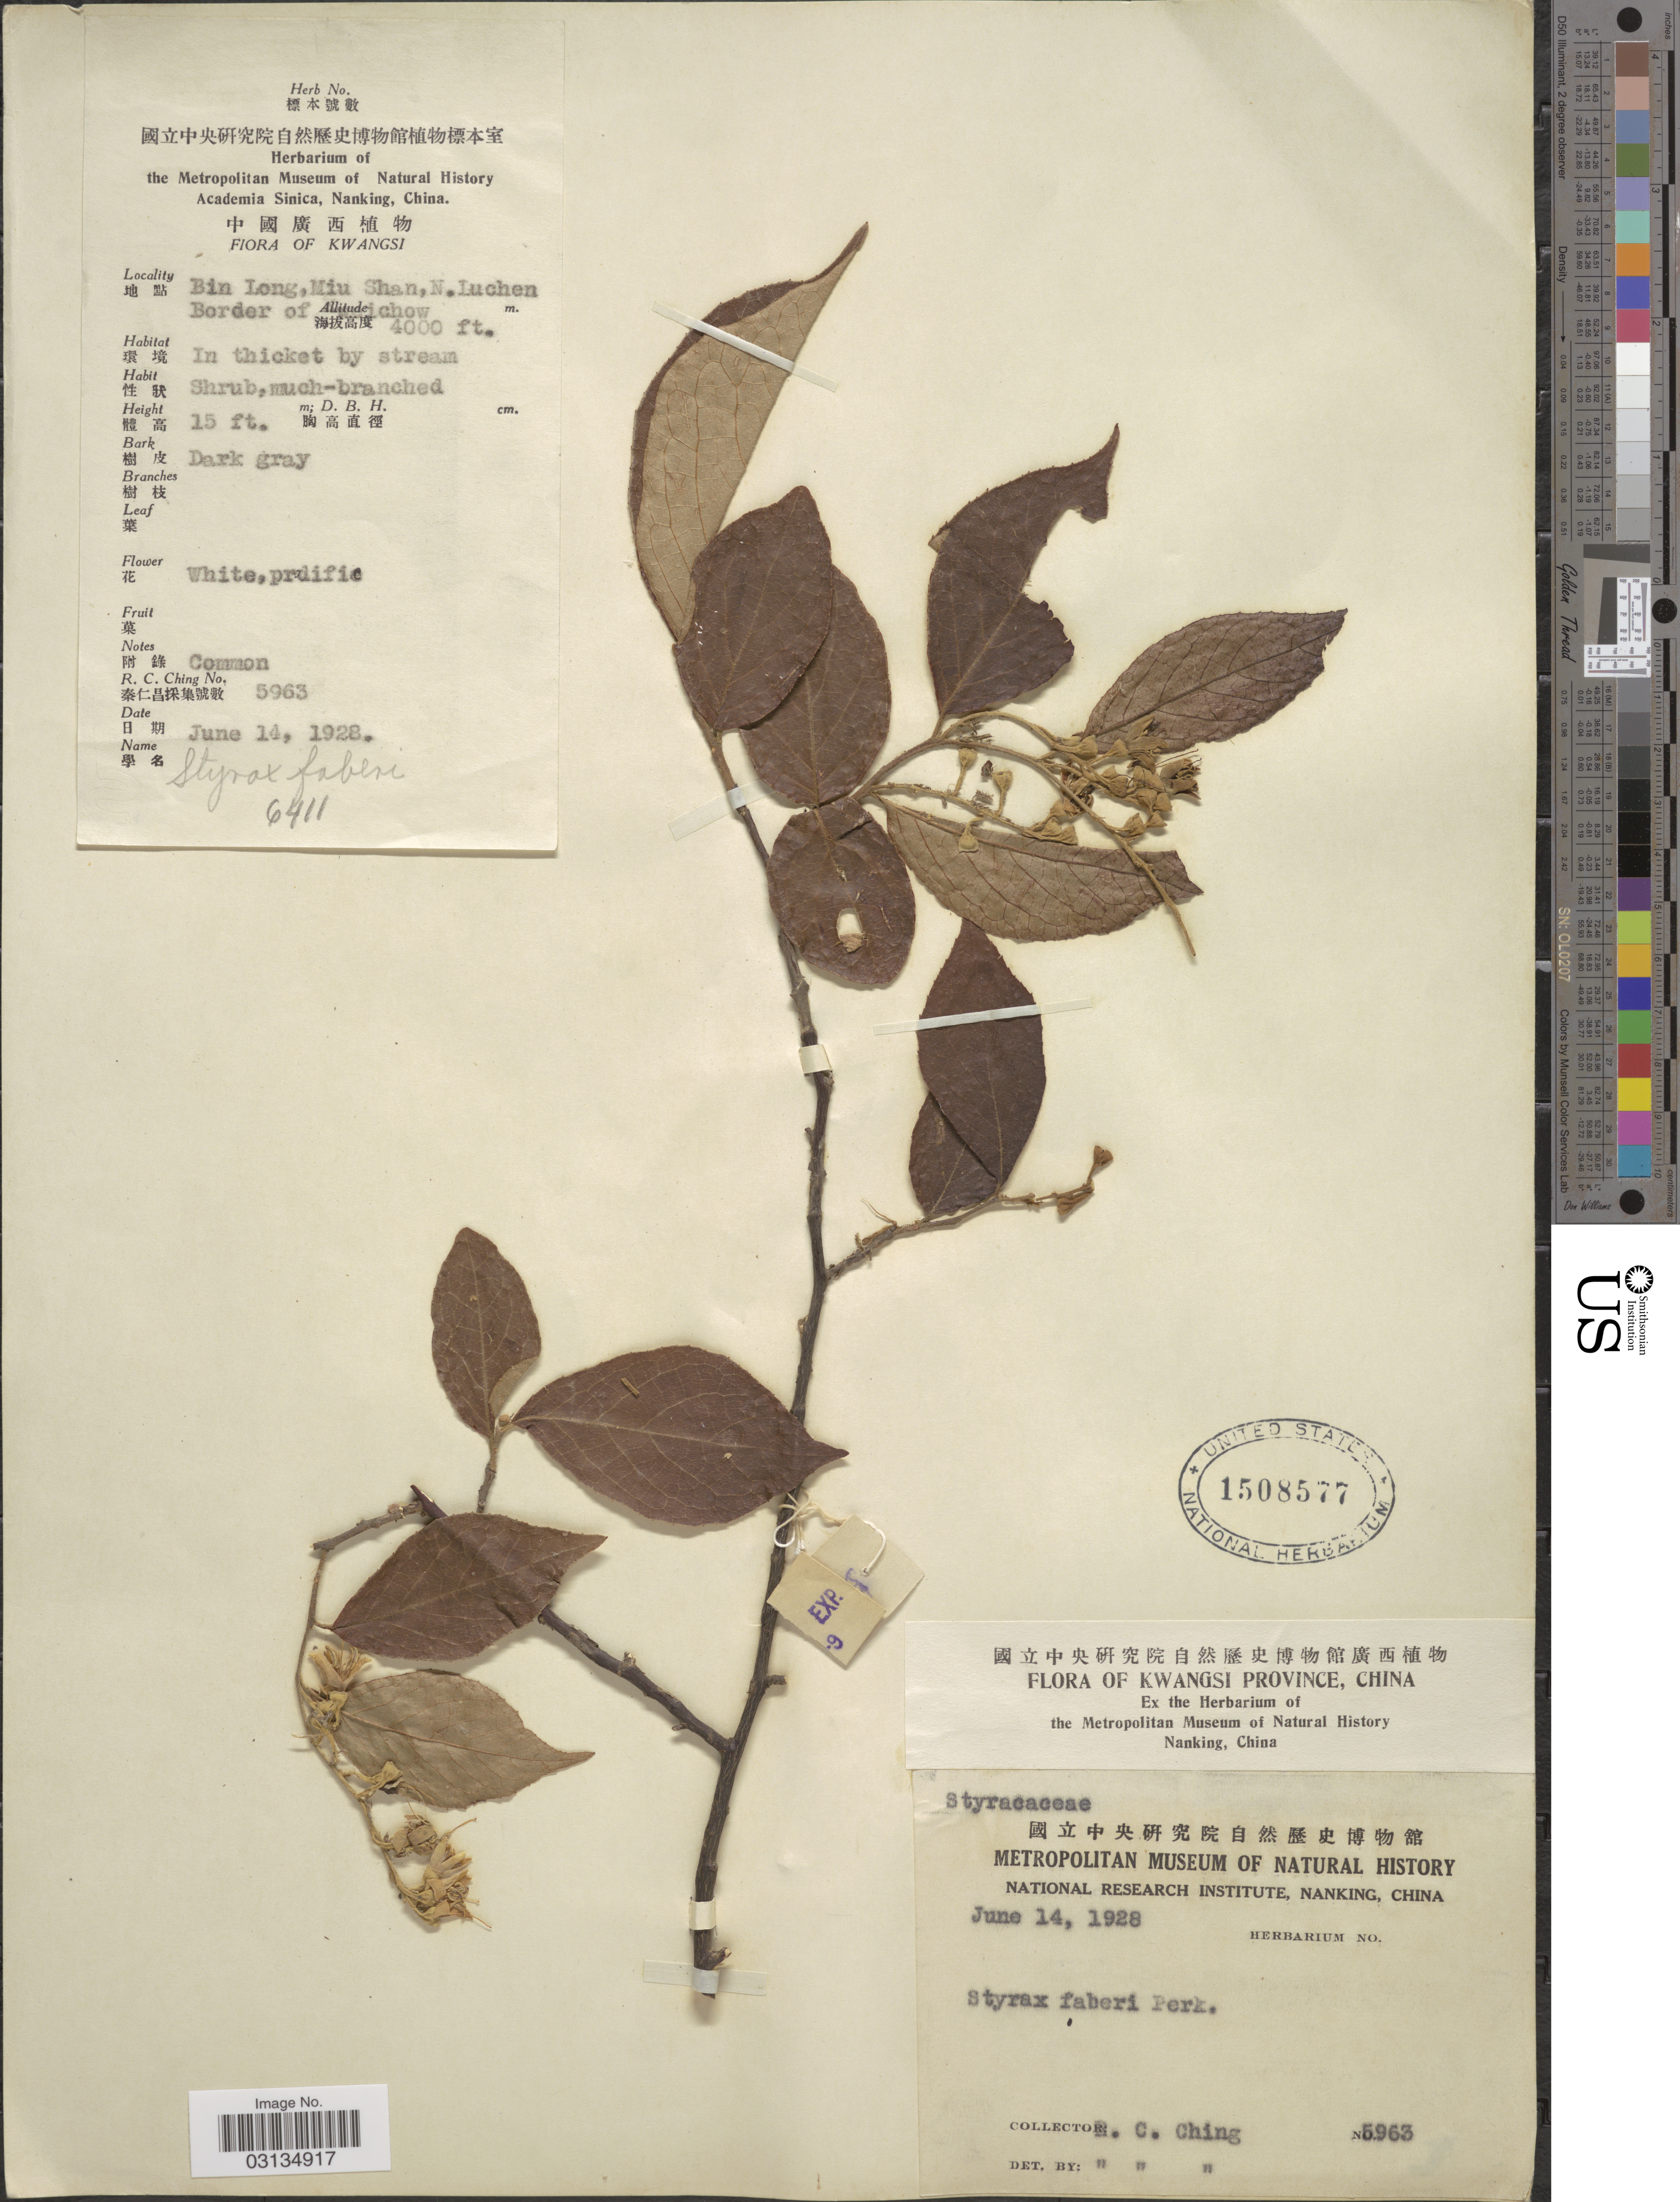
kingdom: Plantae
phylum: Tracheophyta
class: Magnoliopsida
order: Ericales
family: Styracaceae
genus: Styrax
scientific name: Styrax faberi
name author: Perkins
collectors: R. C. Ching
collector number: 5963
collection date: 1928-06-14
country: China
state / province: Guangxi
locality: Kwangsi Province. Bin Long, Miu Shan, N. Luchen Border of Kweichow.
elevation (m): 1219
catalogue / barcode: US 1508577